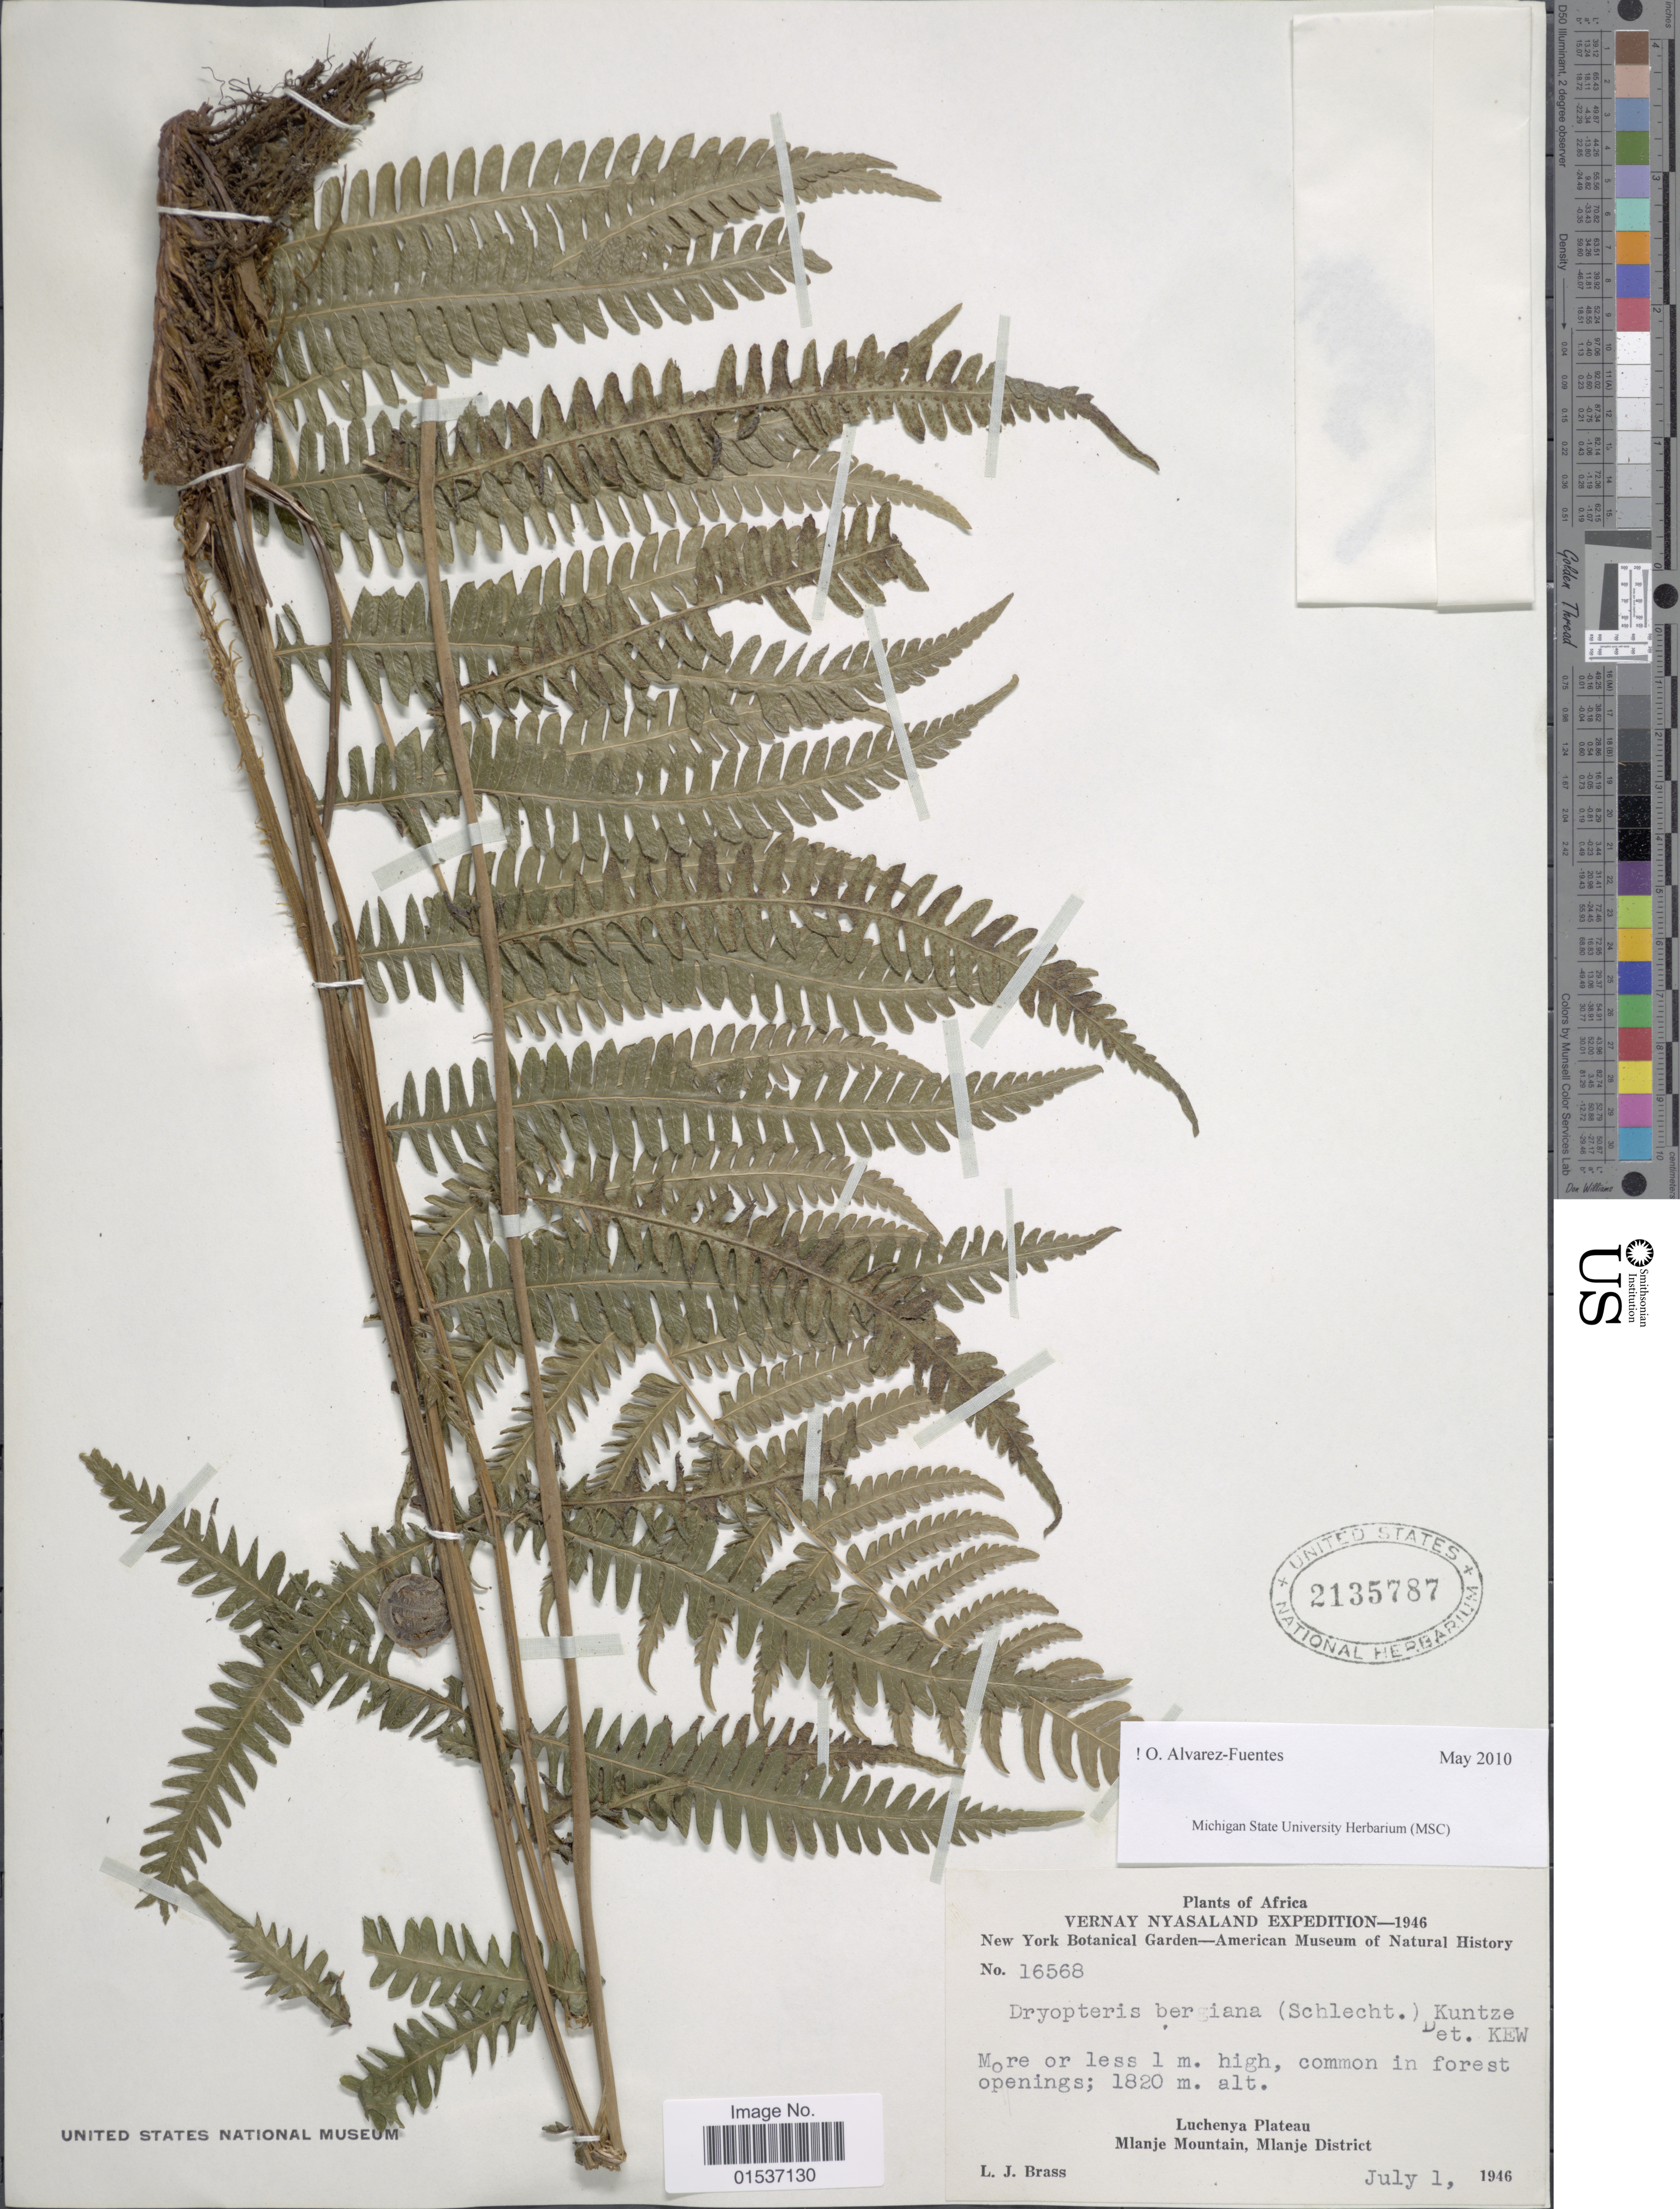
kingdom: Plantae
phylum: Tracheophyta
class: Polypodiopsida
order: Polypodiales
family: Thelypteridaceae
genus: Thelypteris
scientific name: Thelypteris bergiana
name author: (Schltdl.) Ching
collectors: L. J. Brass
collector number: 16568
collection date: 1946-07-01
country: Malawi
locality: Africa, Nyasaland. Luchenya Plateau, Mlanje Mountain, Mlanje District.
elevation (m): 1820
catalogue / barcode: US 2135787